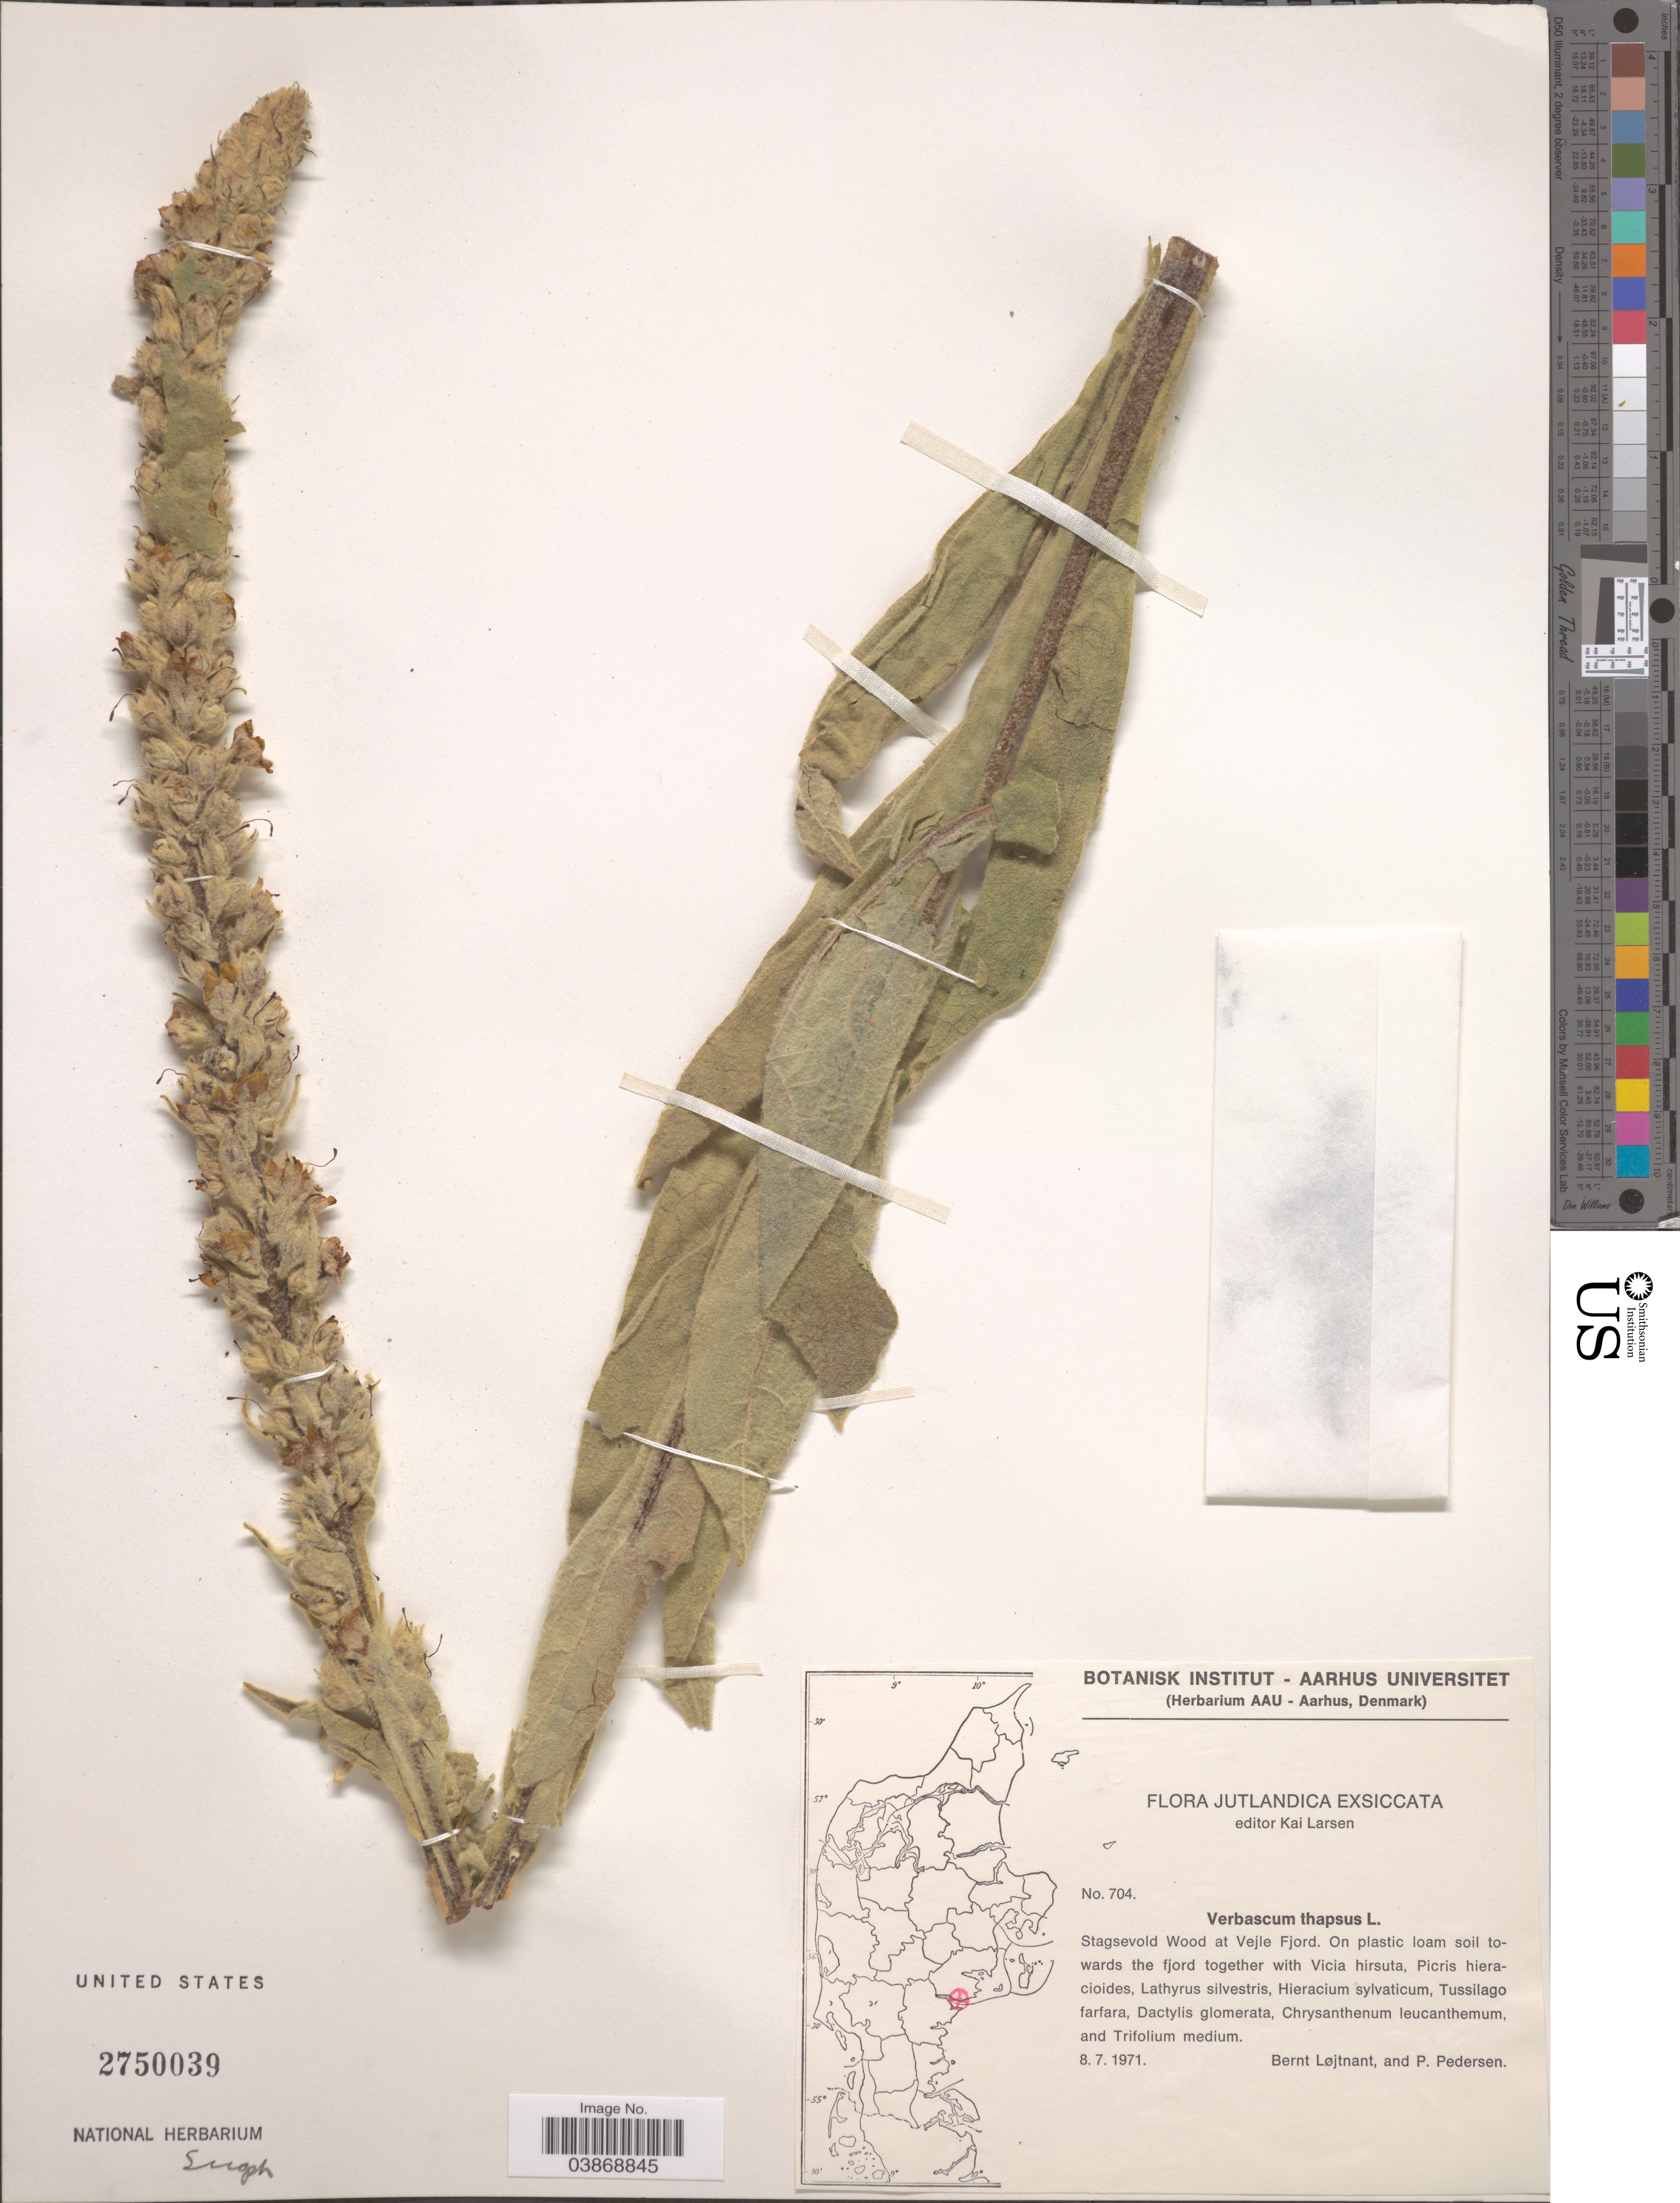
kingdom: Plantae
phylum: Tracheophyta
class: Magnoliopsida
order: Lamiales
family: Scrophulariaceae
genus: Verbascum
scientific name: Verbascum thapsus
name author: L.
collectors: B. Löjtnant & P. Pedersen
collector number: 704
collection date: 1971-07-08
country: Denmark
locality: Jutlandica. Stagsevold Wood at Vejle Fjord.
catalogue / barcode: US 2750039